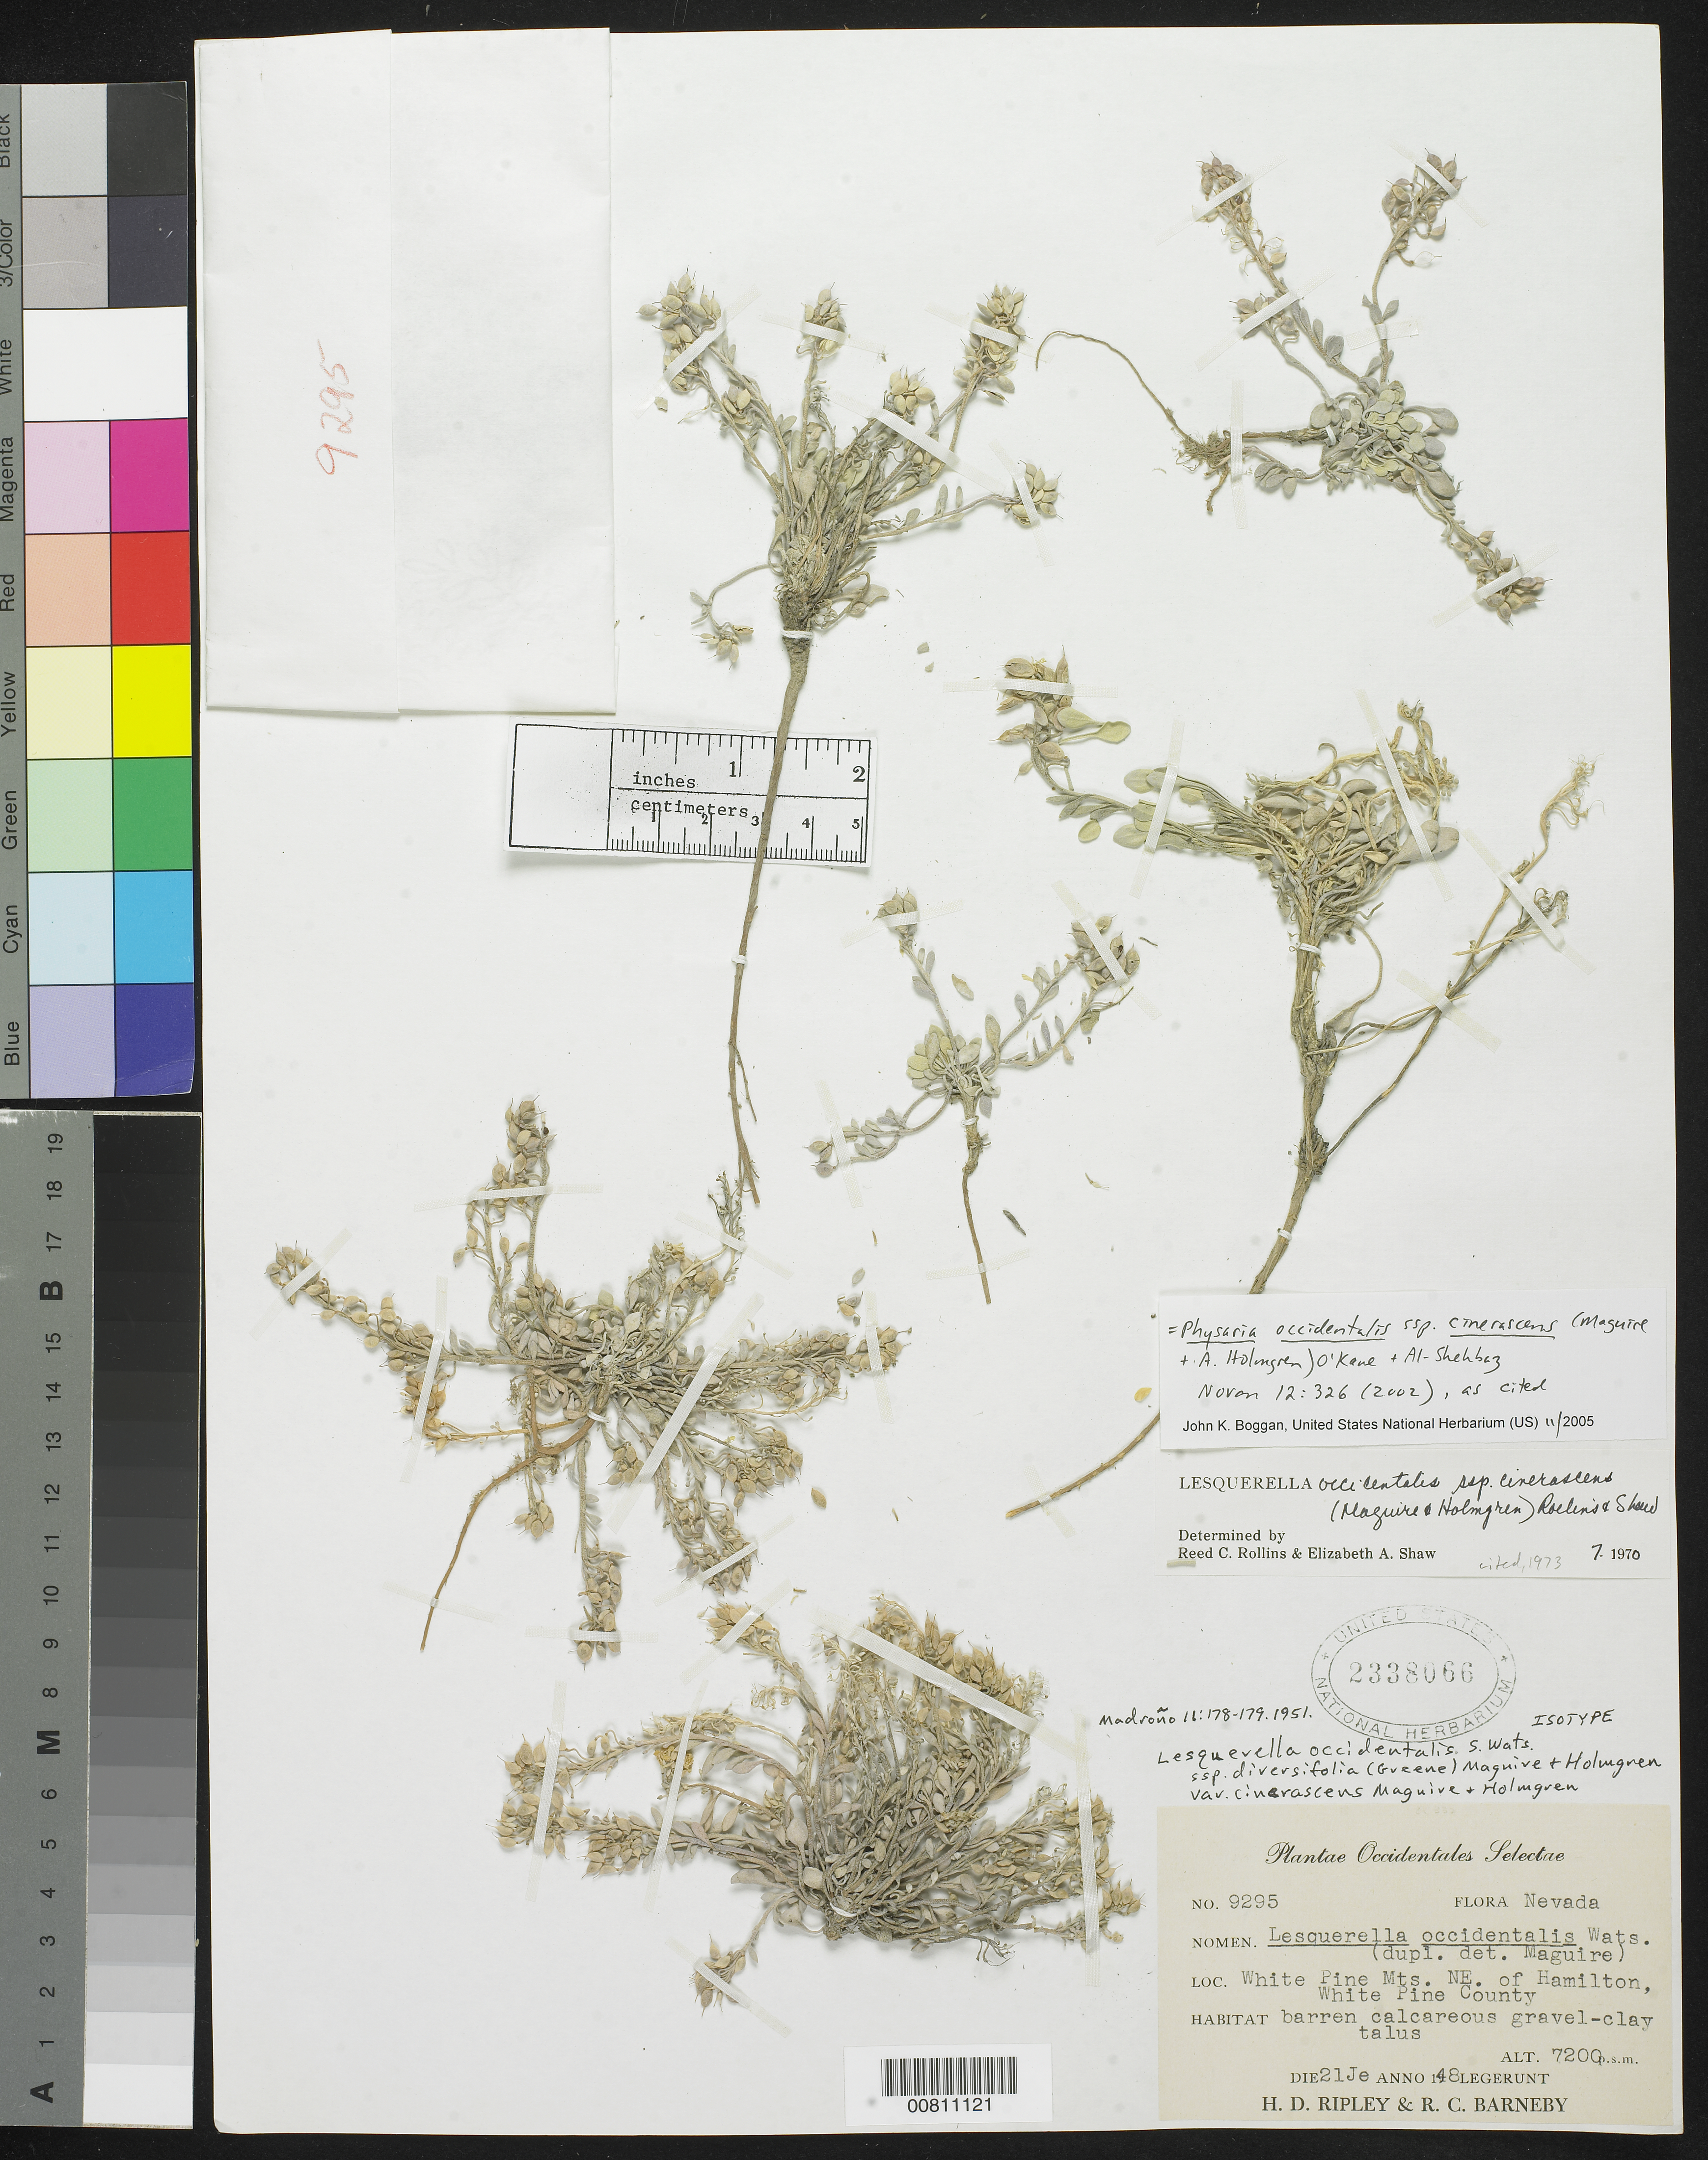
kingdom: Plantae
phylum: Tracheophyta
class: Magnoliopsida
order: Brassicales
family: Brassicaceae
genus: Lesquerella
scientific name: Lesquerella occidentalis subsp. diversifolia var. cinerascens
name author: Maguire & A.H. Holmgren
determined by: Boggan, J. K., (US), NMNH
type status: Isotype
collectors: H. Ripley & R. C. Barneby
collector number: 9295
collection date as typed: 21 --- 1948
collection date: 1948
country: United States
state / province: Nevada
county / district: White Pine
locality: White Pine Mts. NE of Hamilton, White Pine County.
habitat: Barren calcareous gravel-clay talus.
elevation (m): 2195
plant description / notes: Holotype at NY. Cited 2002 by O'Kane & Al-Shehbaz, Novon 12: 326 (2002).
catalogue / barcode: US 2338066